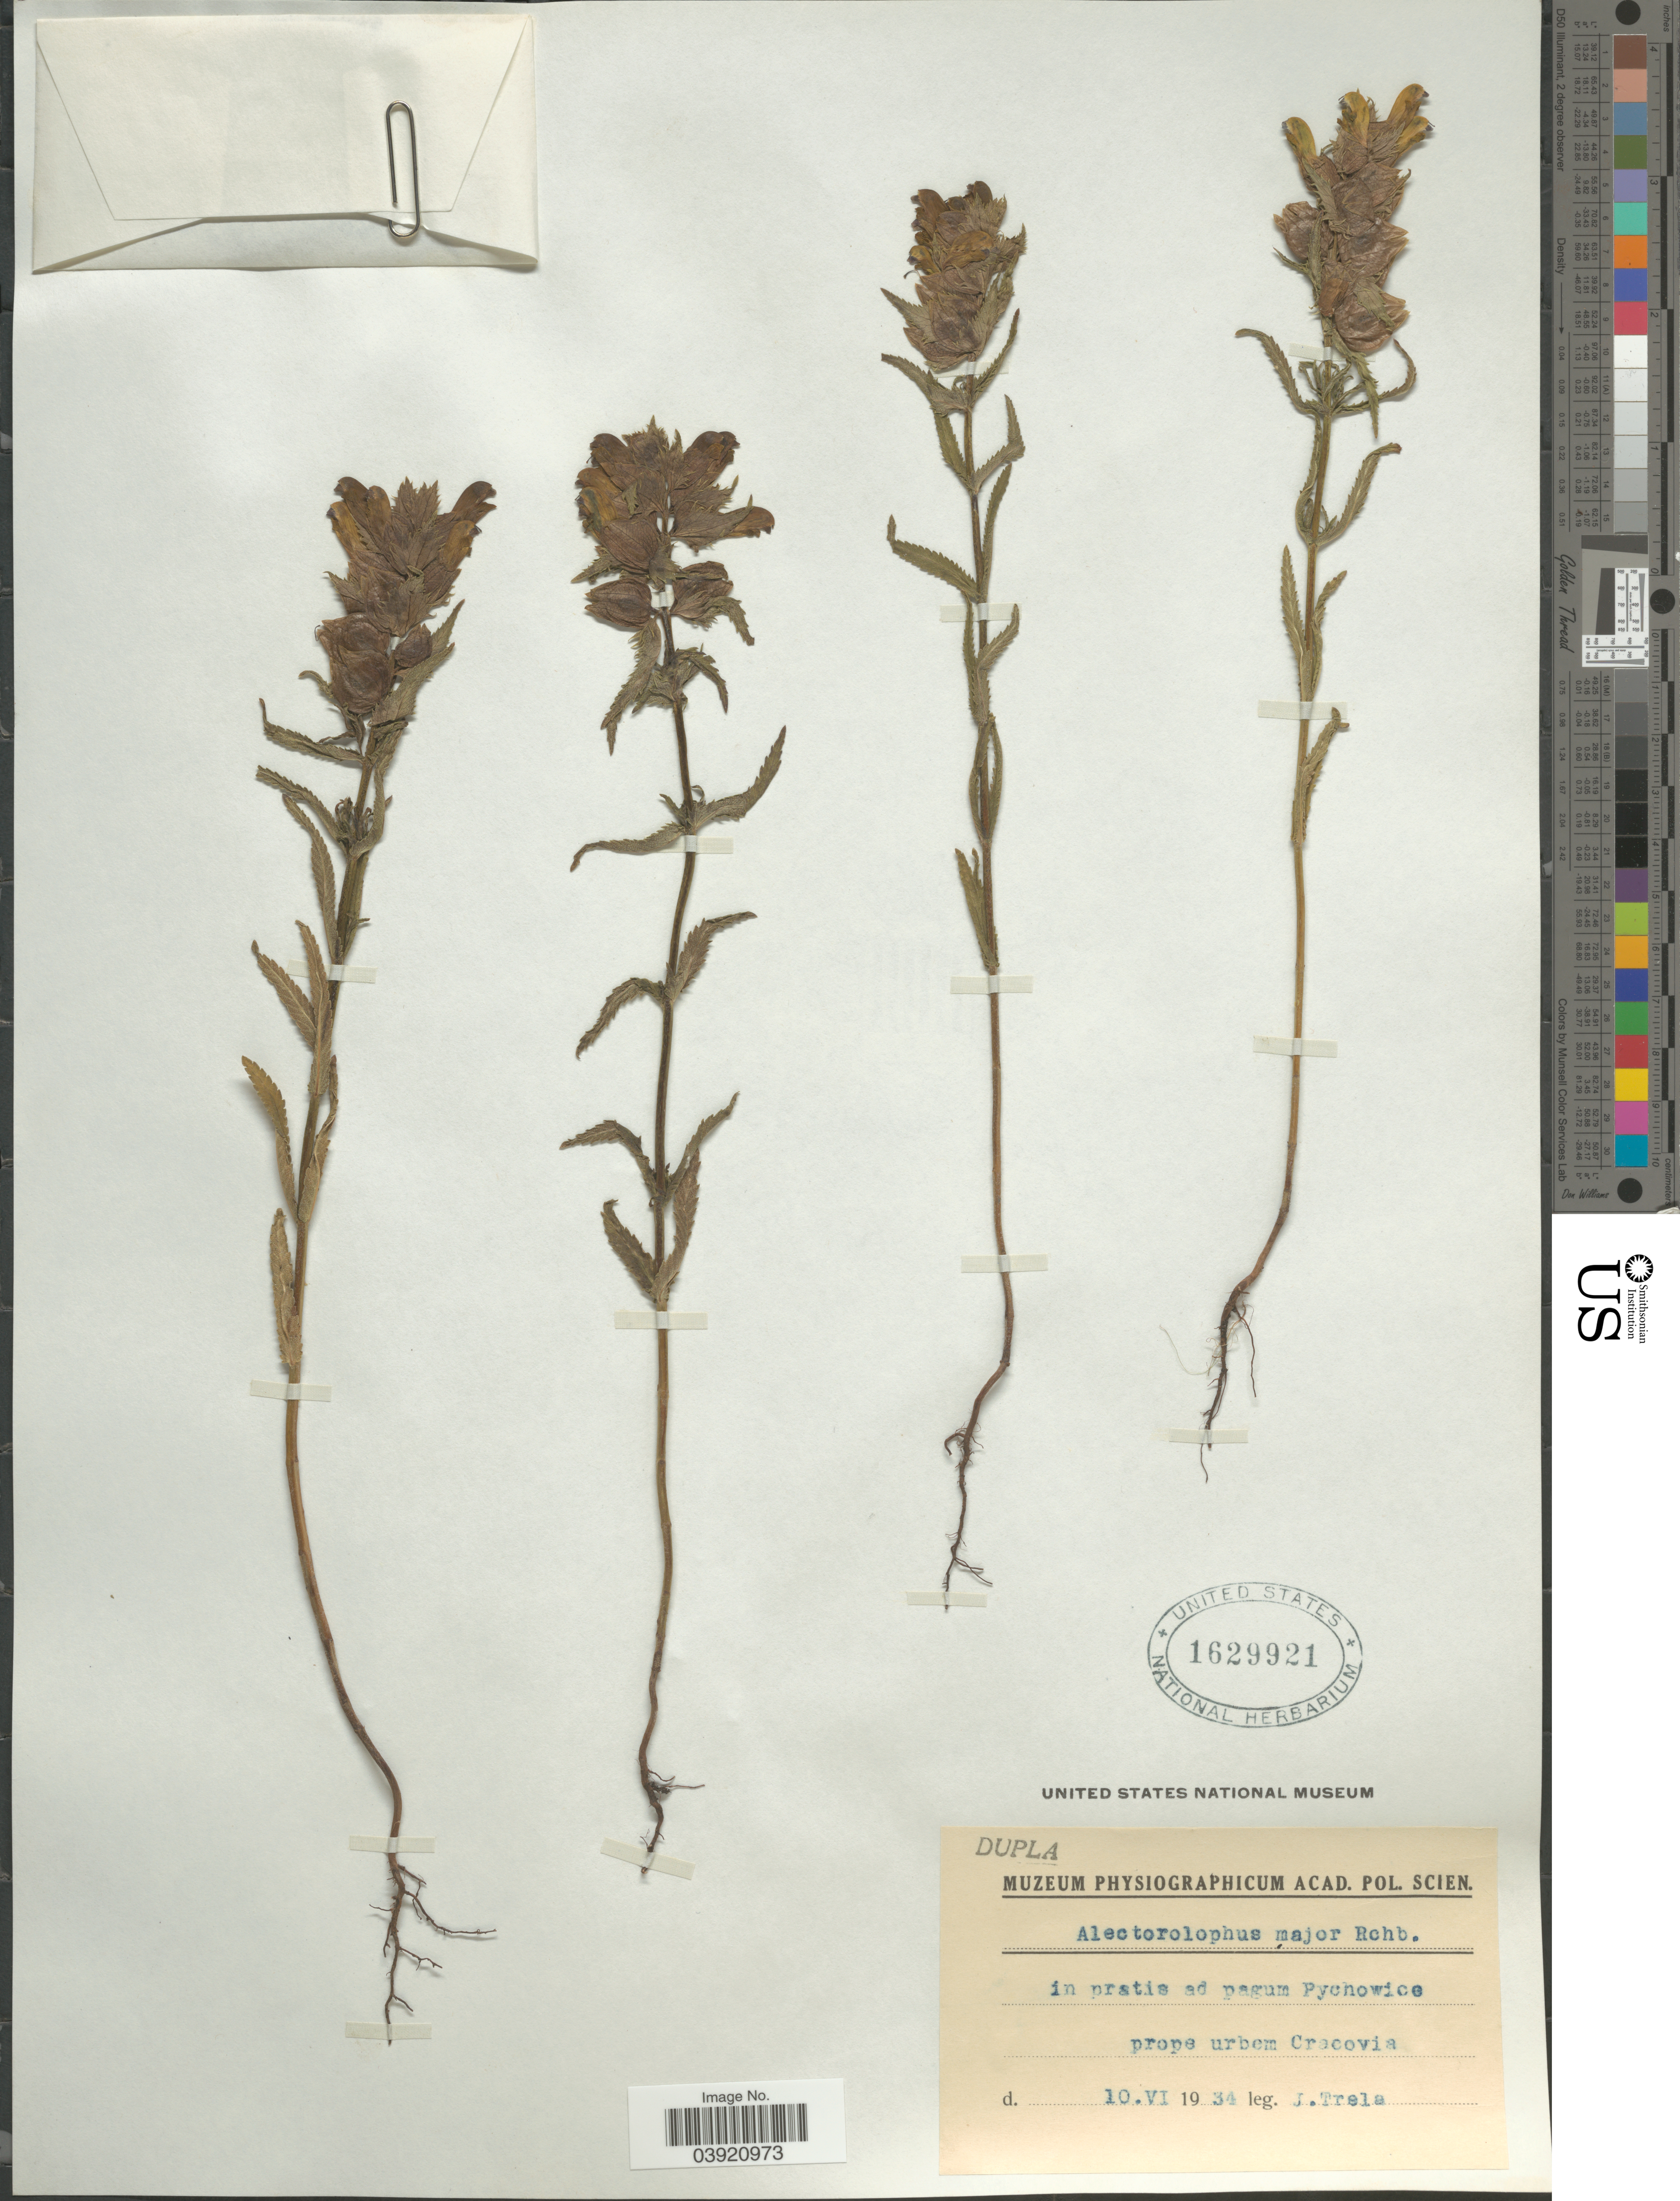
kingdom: Plantae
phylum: Tracheophyta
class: Magnoliopsida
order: Lamiales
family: Orobanchaceae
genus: Rhinanthus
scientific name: Rhinanthus major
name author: L.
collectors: J. Trela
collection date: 1934-06-10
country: Poland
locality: In pratis ad pagum Pychowice prope urbem Cracovia.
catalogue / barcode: US 1629921